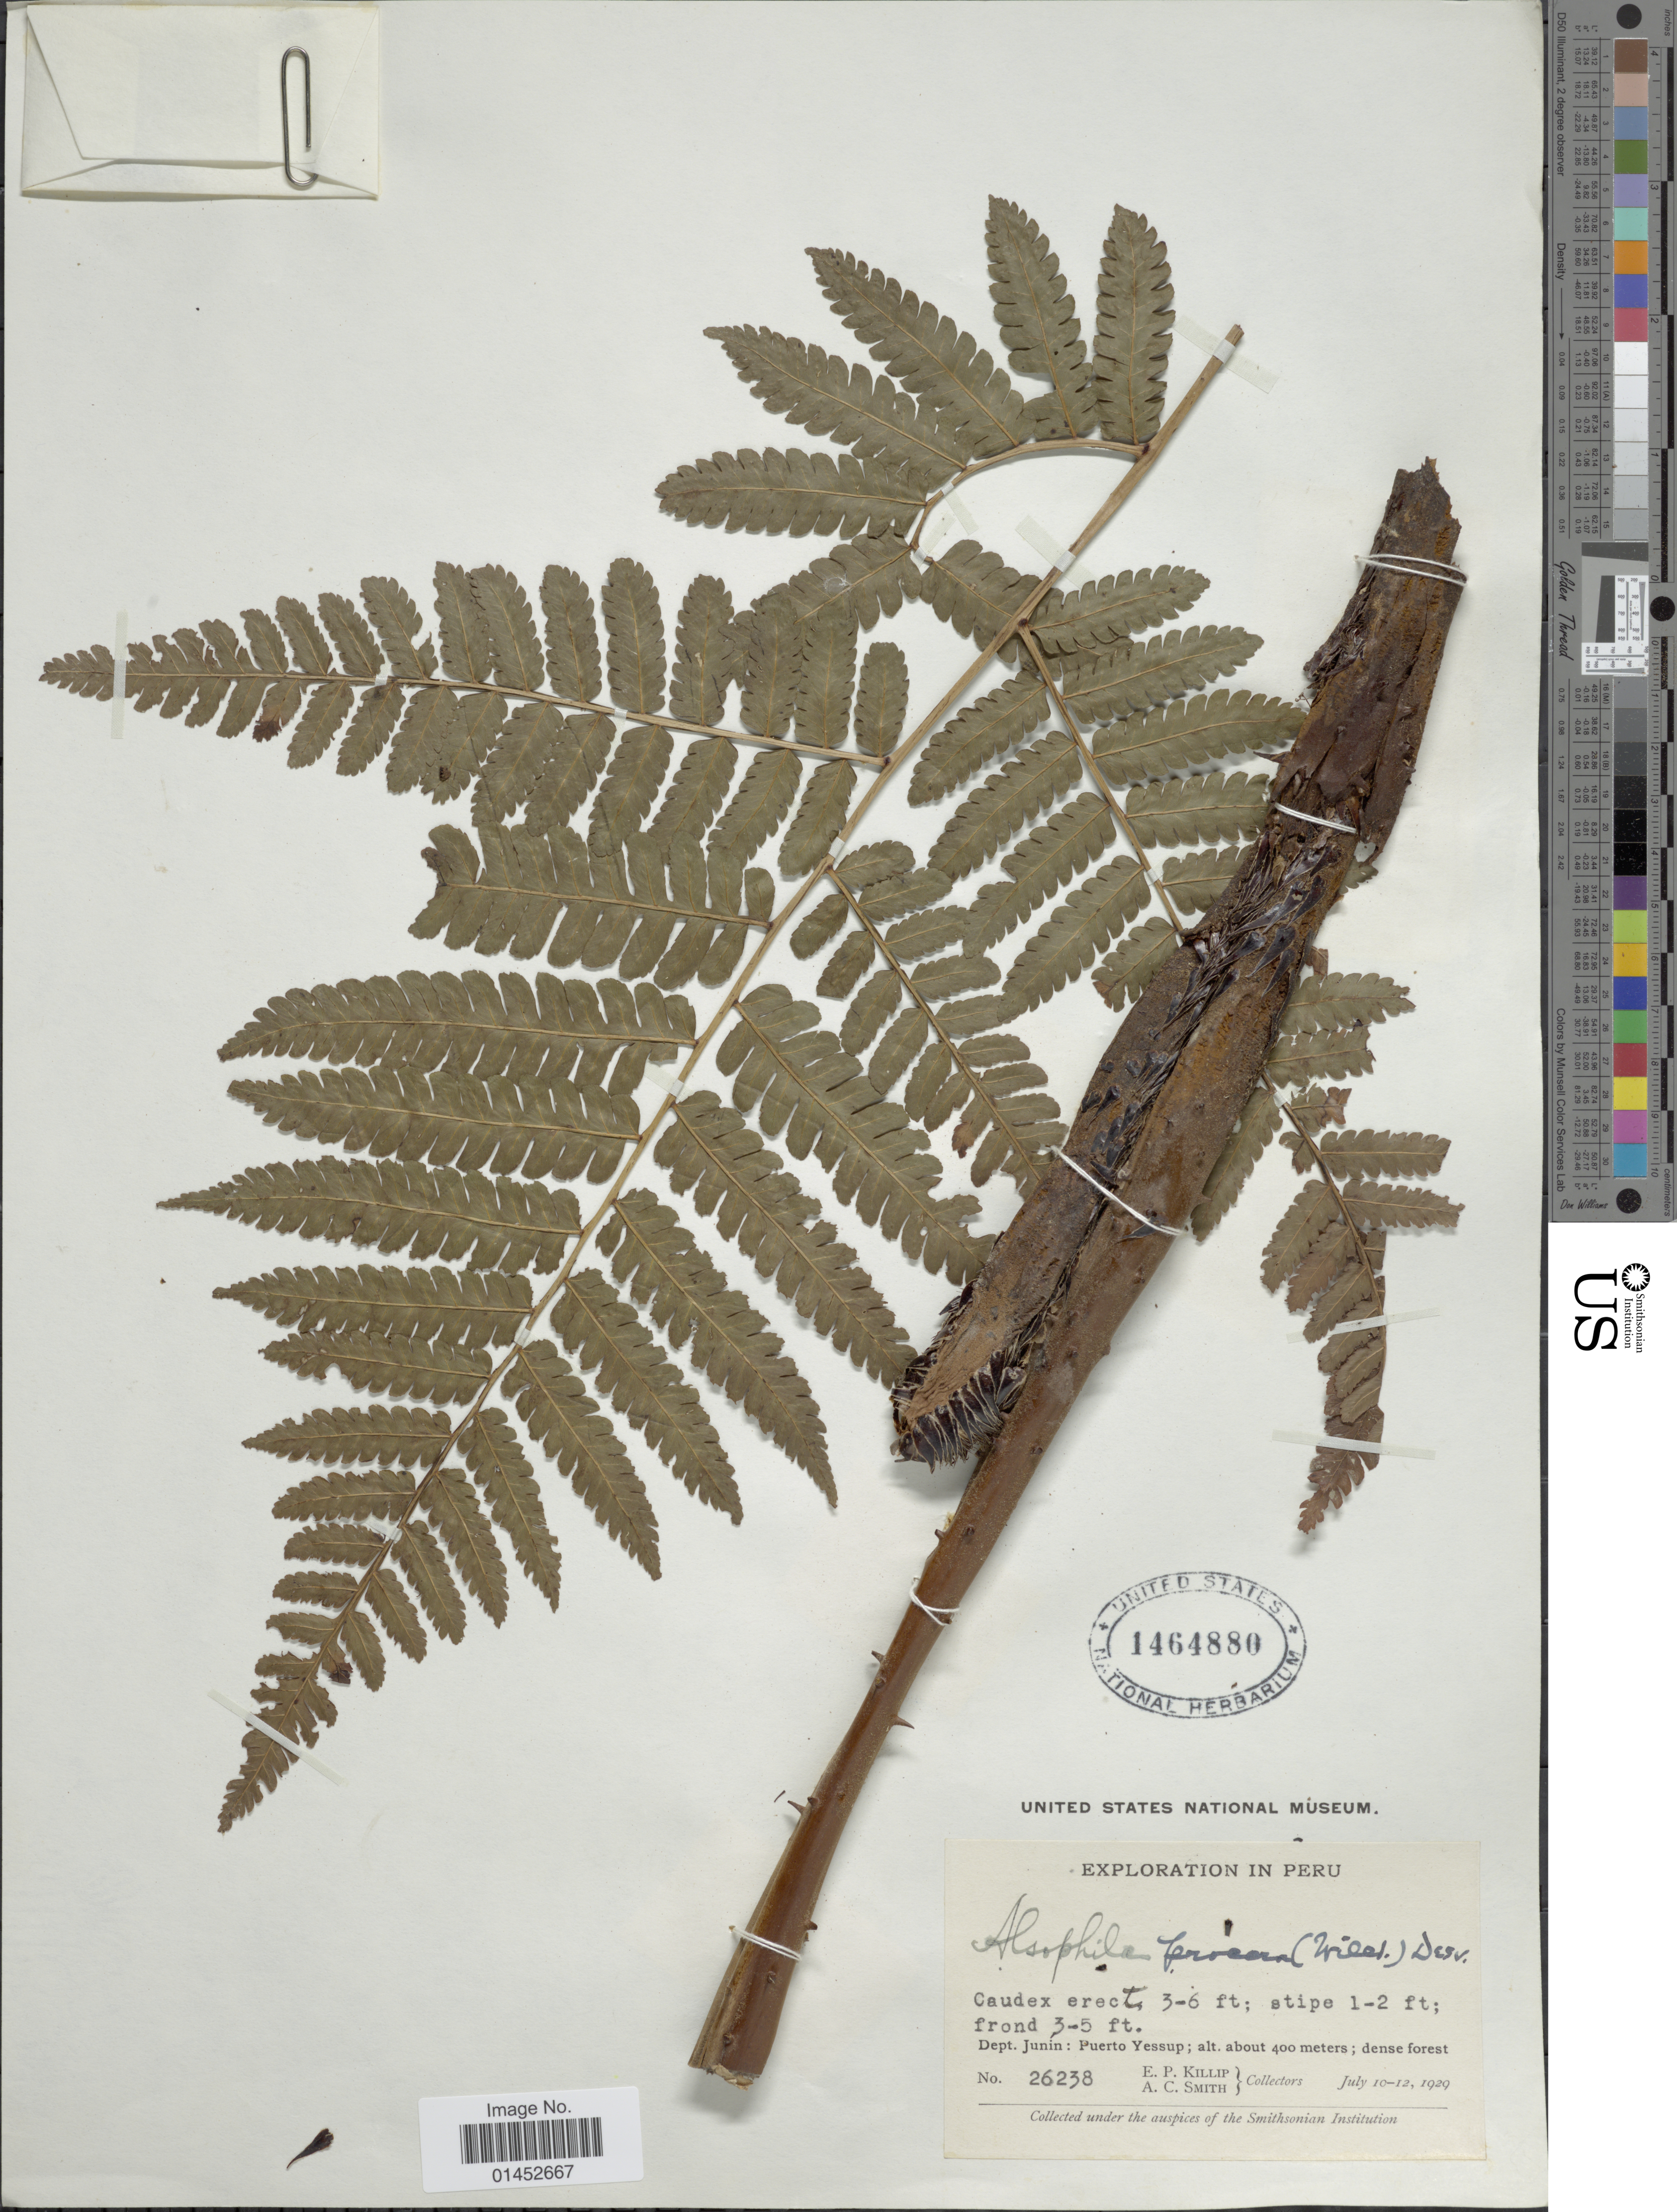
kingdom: Plantae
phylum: Tracheophyta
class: Polypodiopsida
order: Cyatheales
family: Cyatheaceae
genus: Cyathea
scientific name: Cyathea pungens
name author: (Willd.) Domin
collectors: E. P. Killip & A. C. Smith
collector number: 26238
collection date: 1929-07-10/1929-07-12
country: Peru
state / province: Junín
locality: Dept. Junín: Puerto Yessup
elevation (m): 400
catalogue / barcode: US 1464880